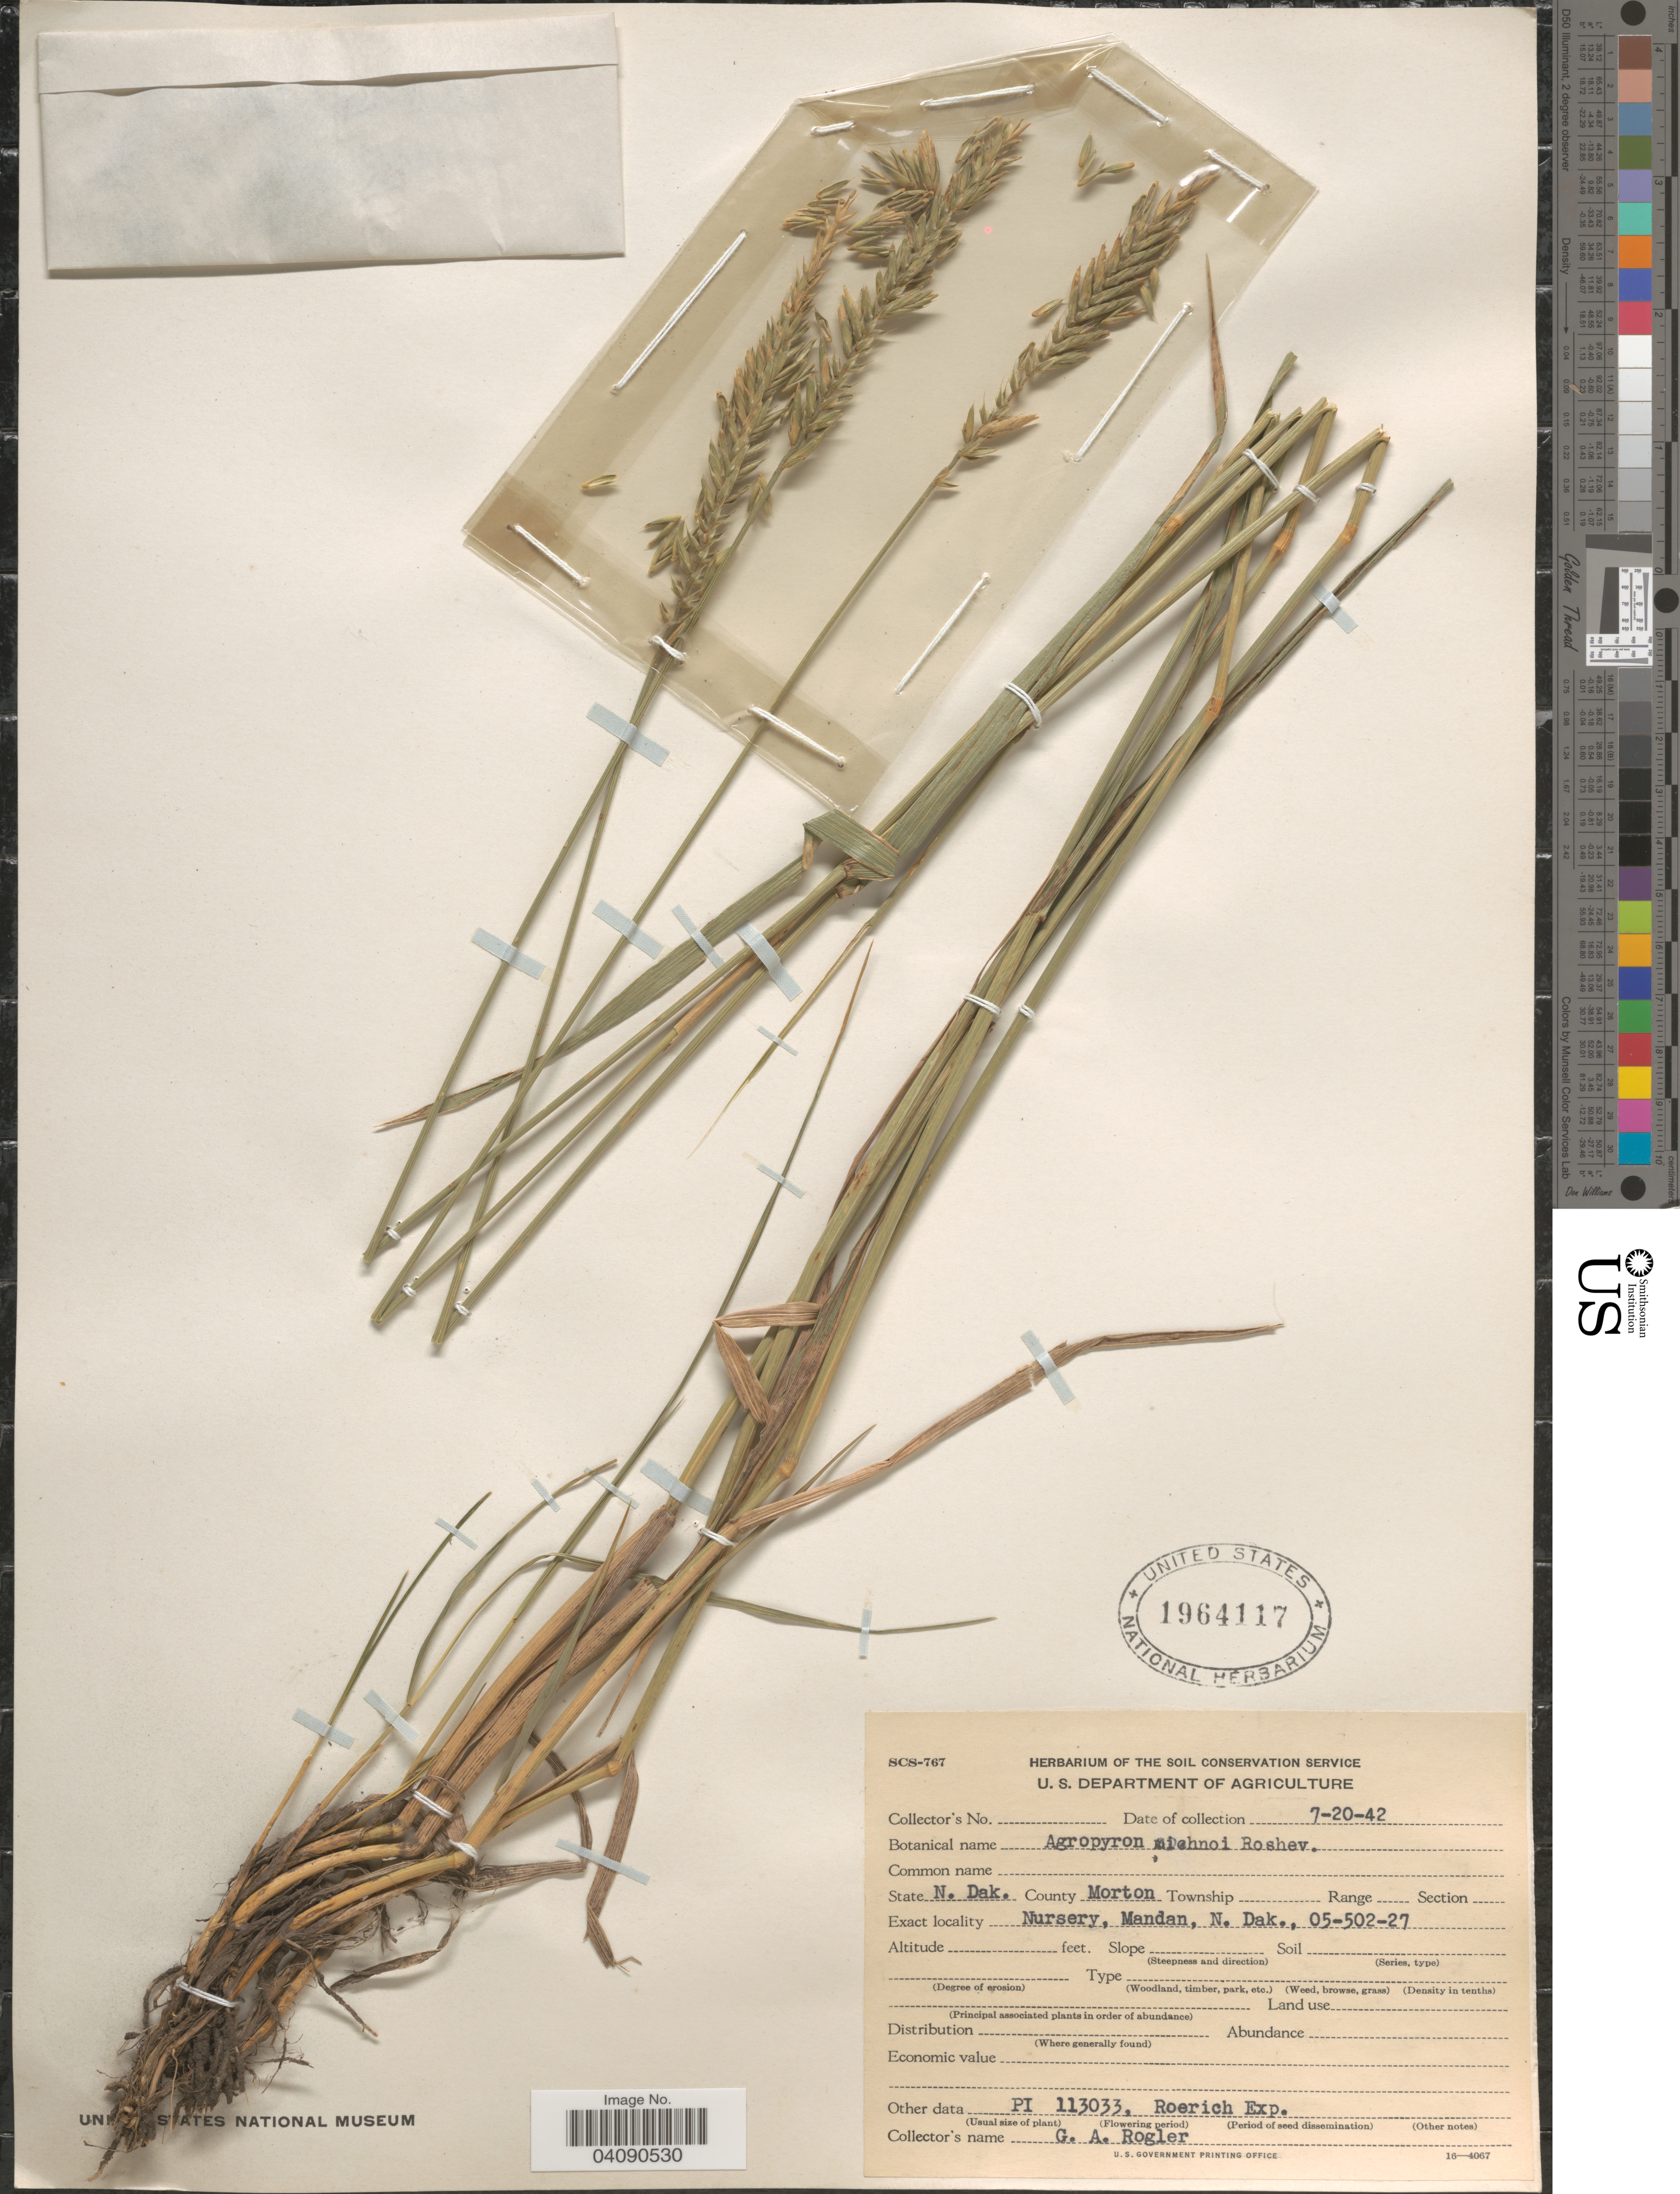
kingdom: Plantae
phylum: Tracheophyta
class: Liliopsida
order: Poales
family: Poaceae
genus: Agropyron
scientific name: Agropyron sp.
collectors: G. Rogler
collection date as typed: Transcribed d/m/y: 20/7/42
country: United States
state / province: North Dakota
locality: County Morton. Nursery, Mandan, 05-502-27. Roerich Exp.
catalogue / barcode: US 1964117